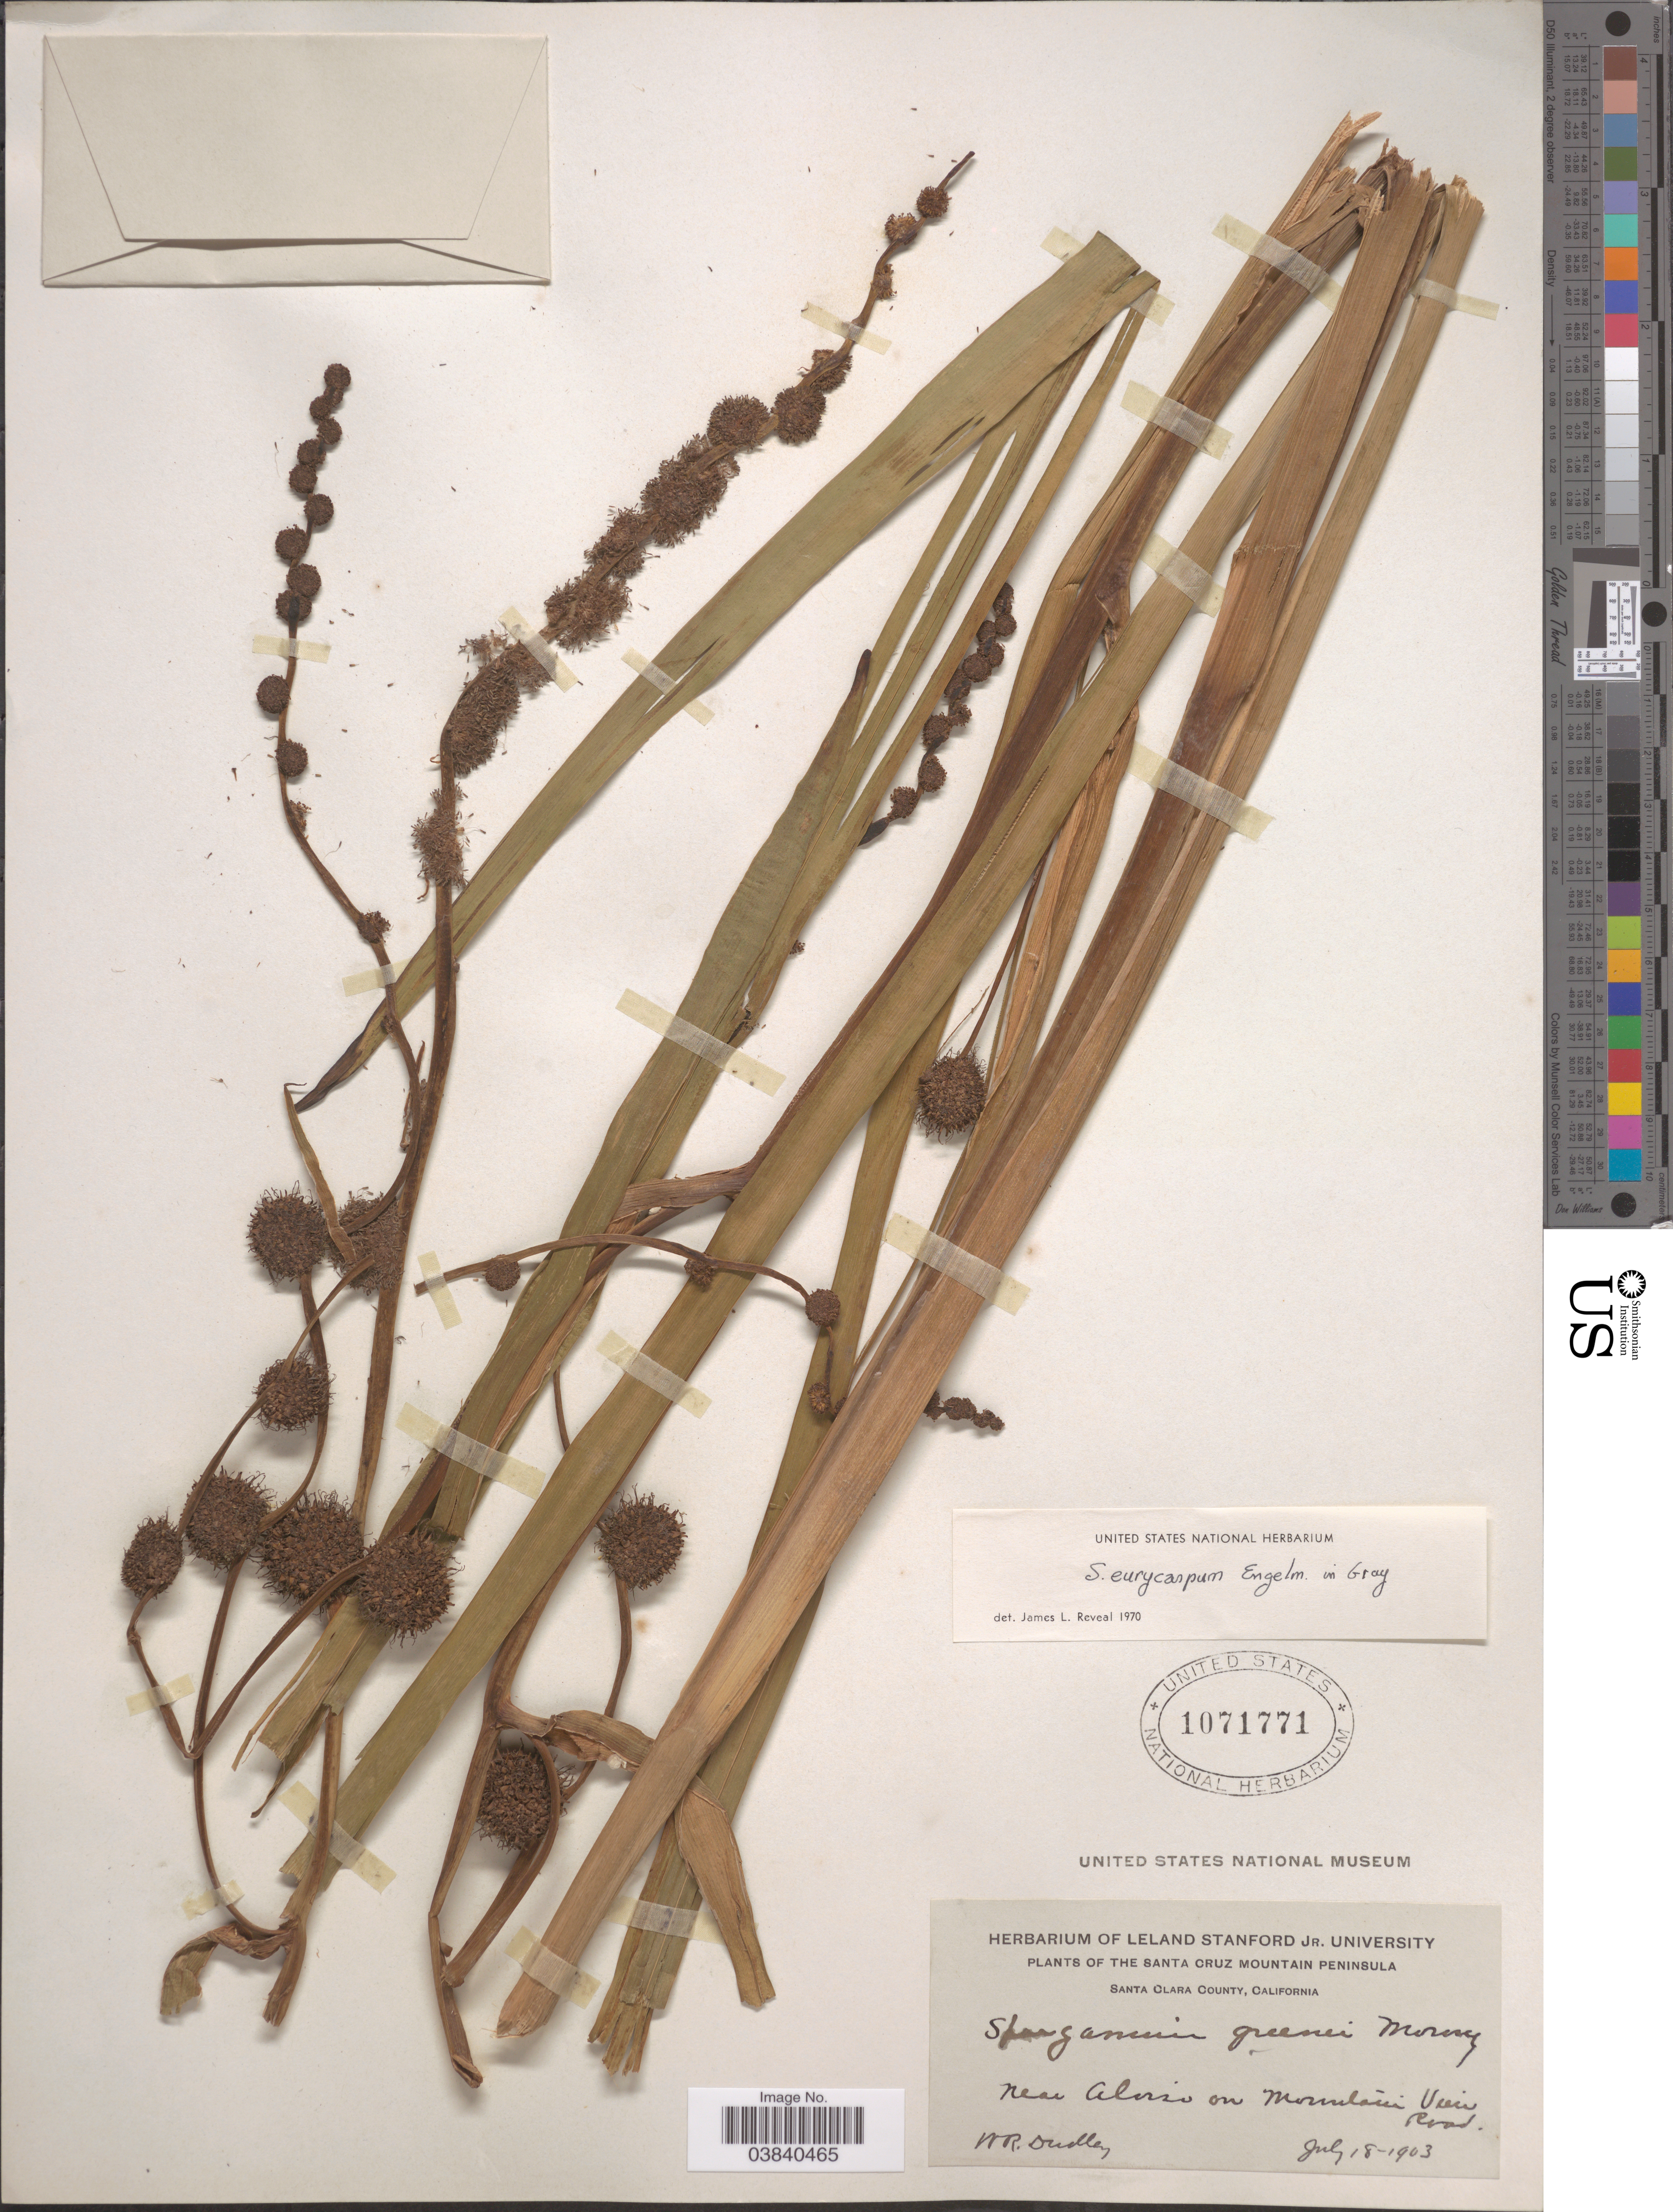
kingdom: Plantae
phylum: Tracheophyta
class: Liliopsida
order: Poales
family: Typhaceae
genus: Sparganium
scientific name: Sparganium eurycarpum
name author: Engelm.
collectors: W. Dudley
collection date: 1903-07-18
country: United States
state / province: California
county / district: Santa Clara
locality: Santa Clara County. Near Alonzo on Mountain View Road.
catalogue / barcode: US 1071771